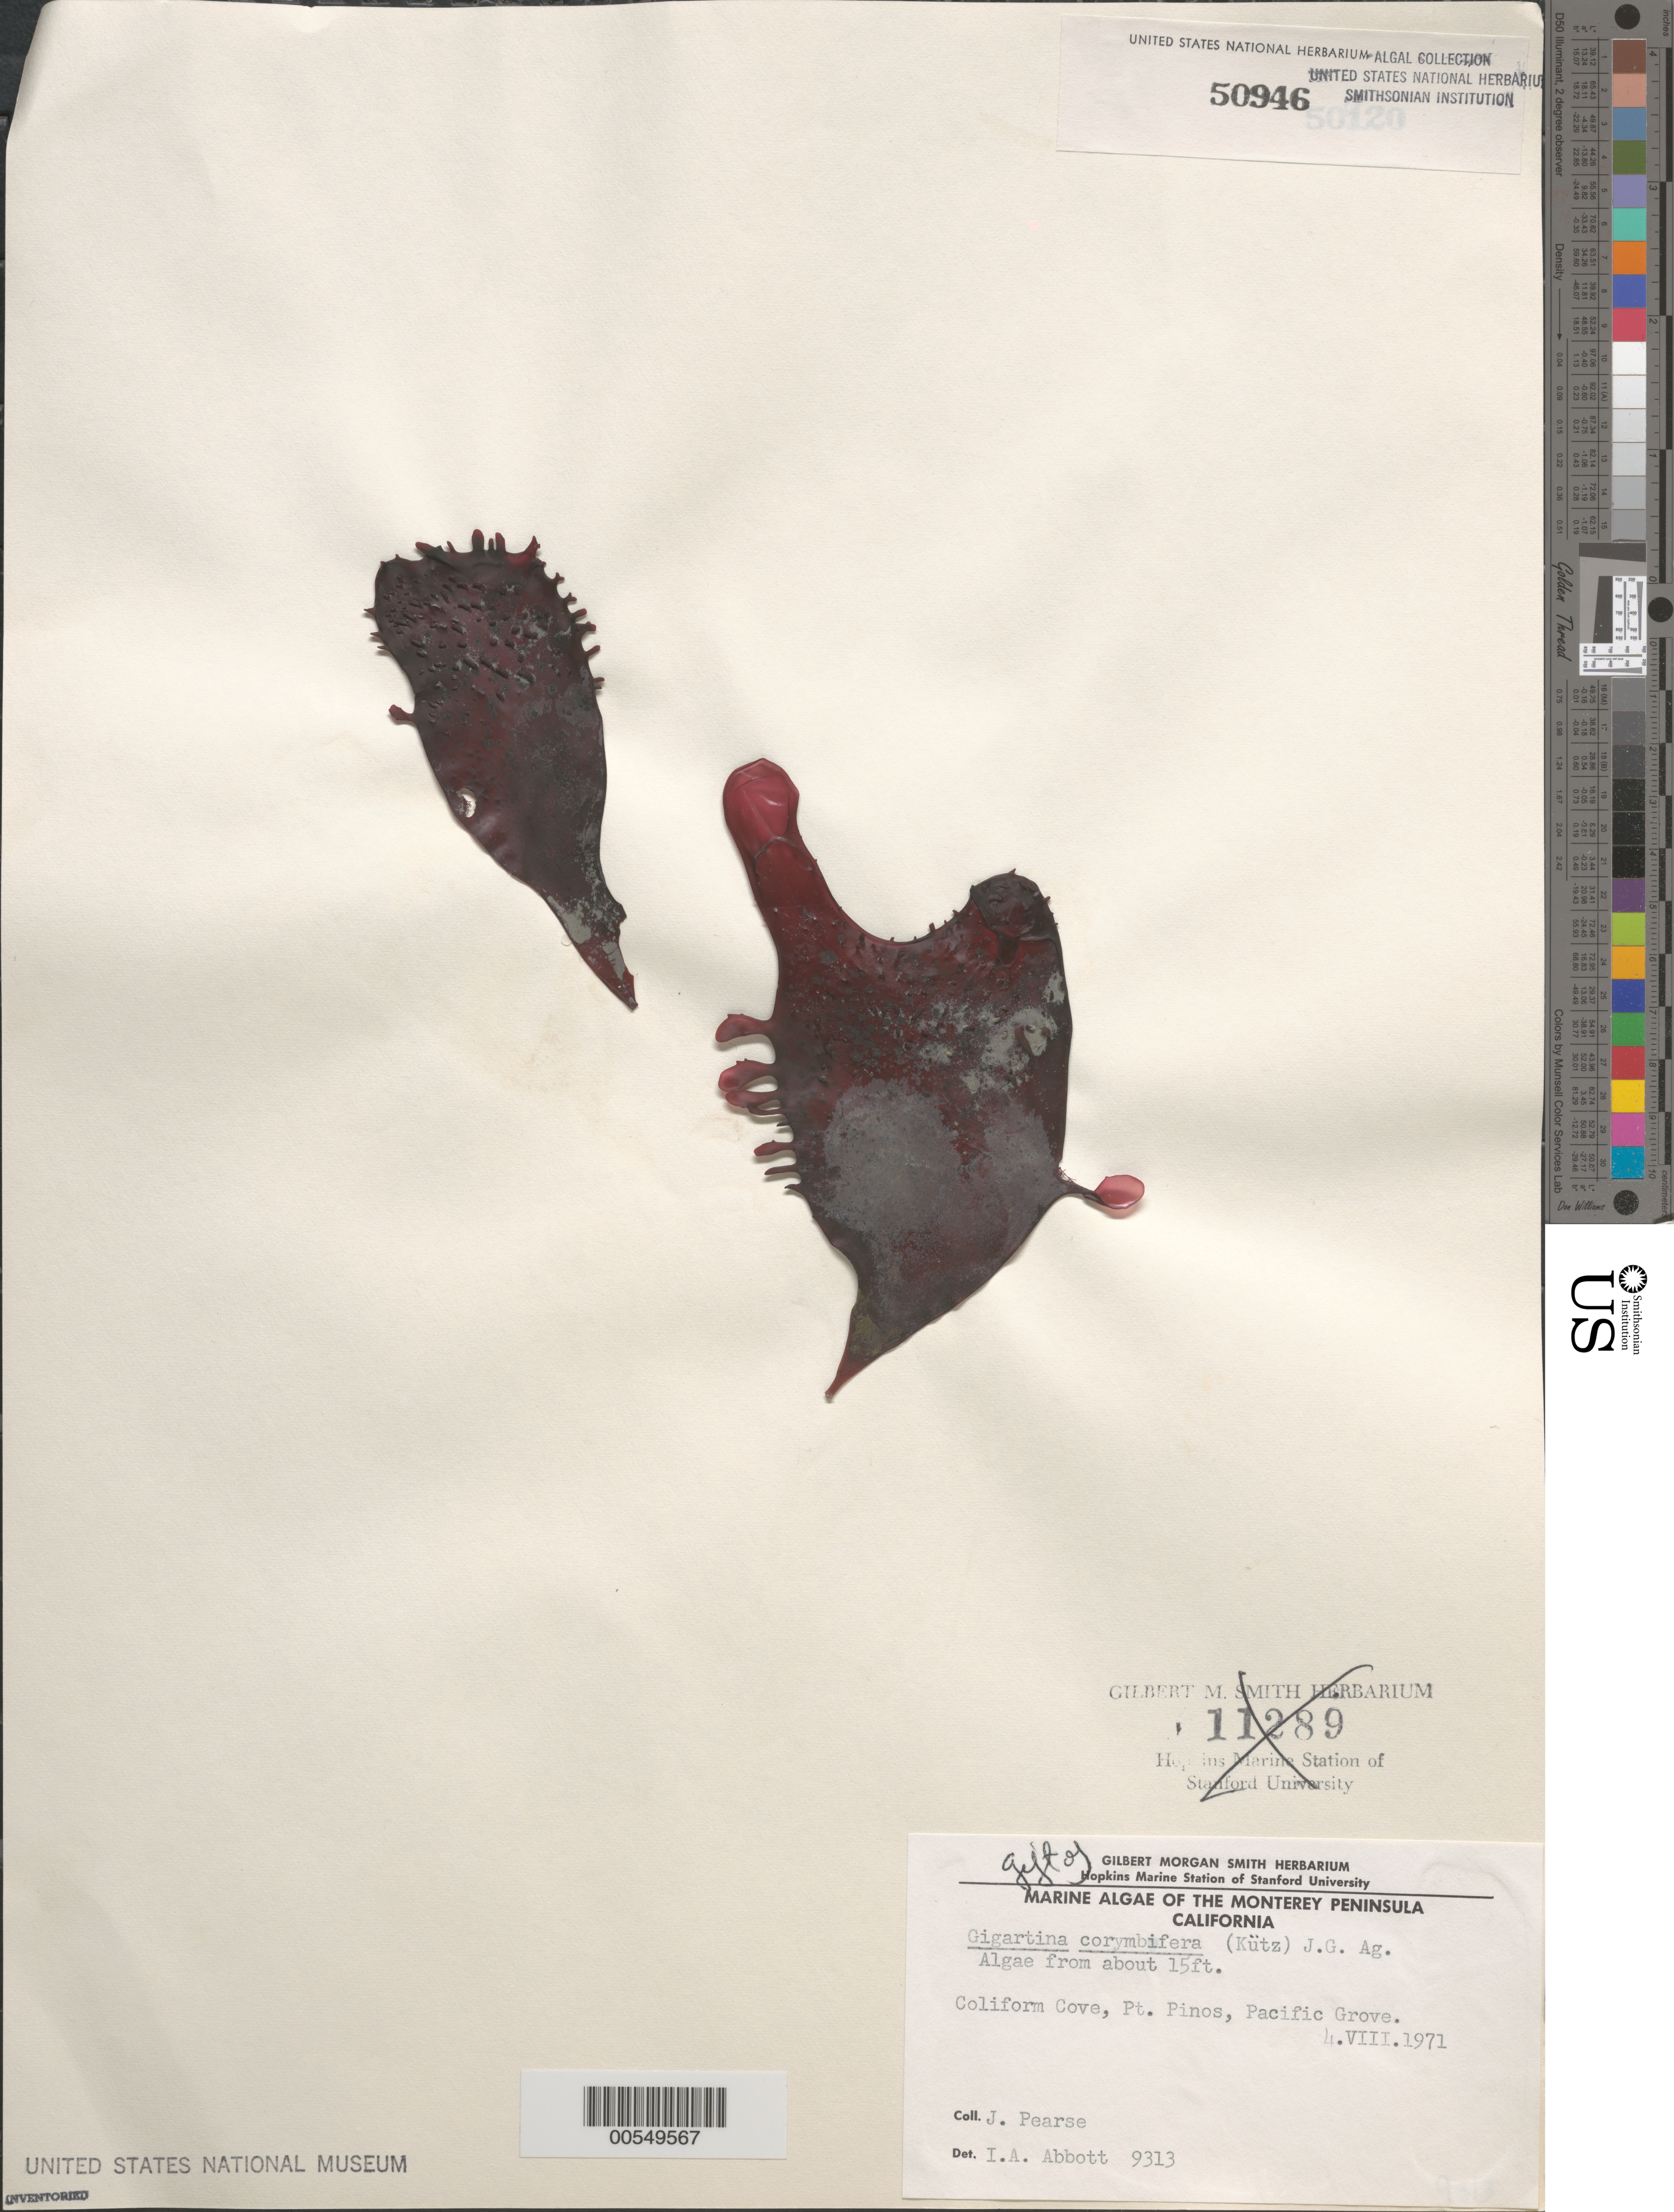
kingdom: Plantae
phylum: Rhodophyta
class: Florideophyceae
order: Gigartinales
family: Gigartinaceae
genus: Chondracanthus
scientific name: Chondracanthus corymbiferus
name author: (Kütz.) Guiry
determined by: Algae name updating Project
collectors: J. Pearse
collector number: IAA 9313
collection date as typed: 04 Aug 1971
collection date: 1971-08-04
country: United States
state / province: California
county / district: Monterey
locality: Coliform Cove, Point Pinos, Pacific Grove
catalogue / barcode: US 50946